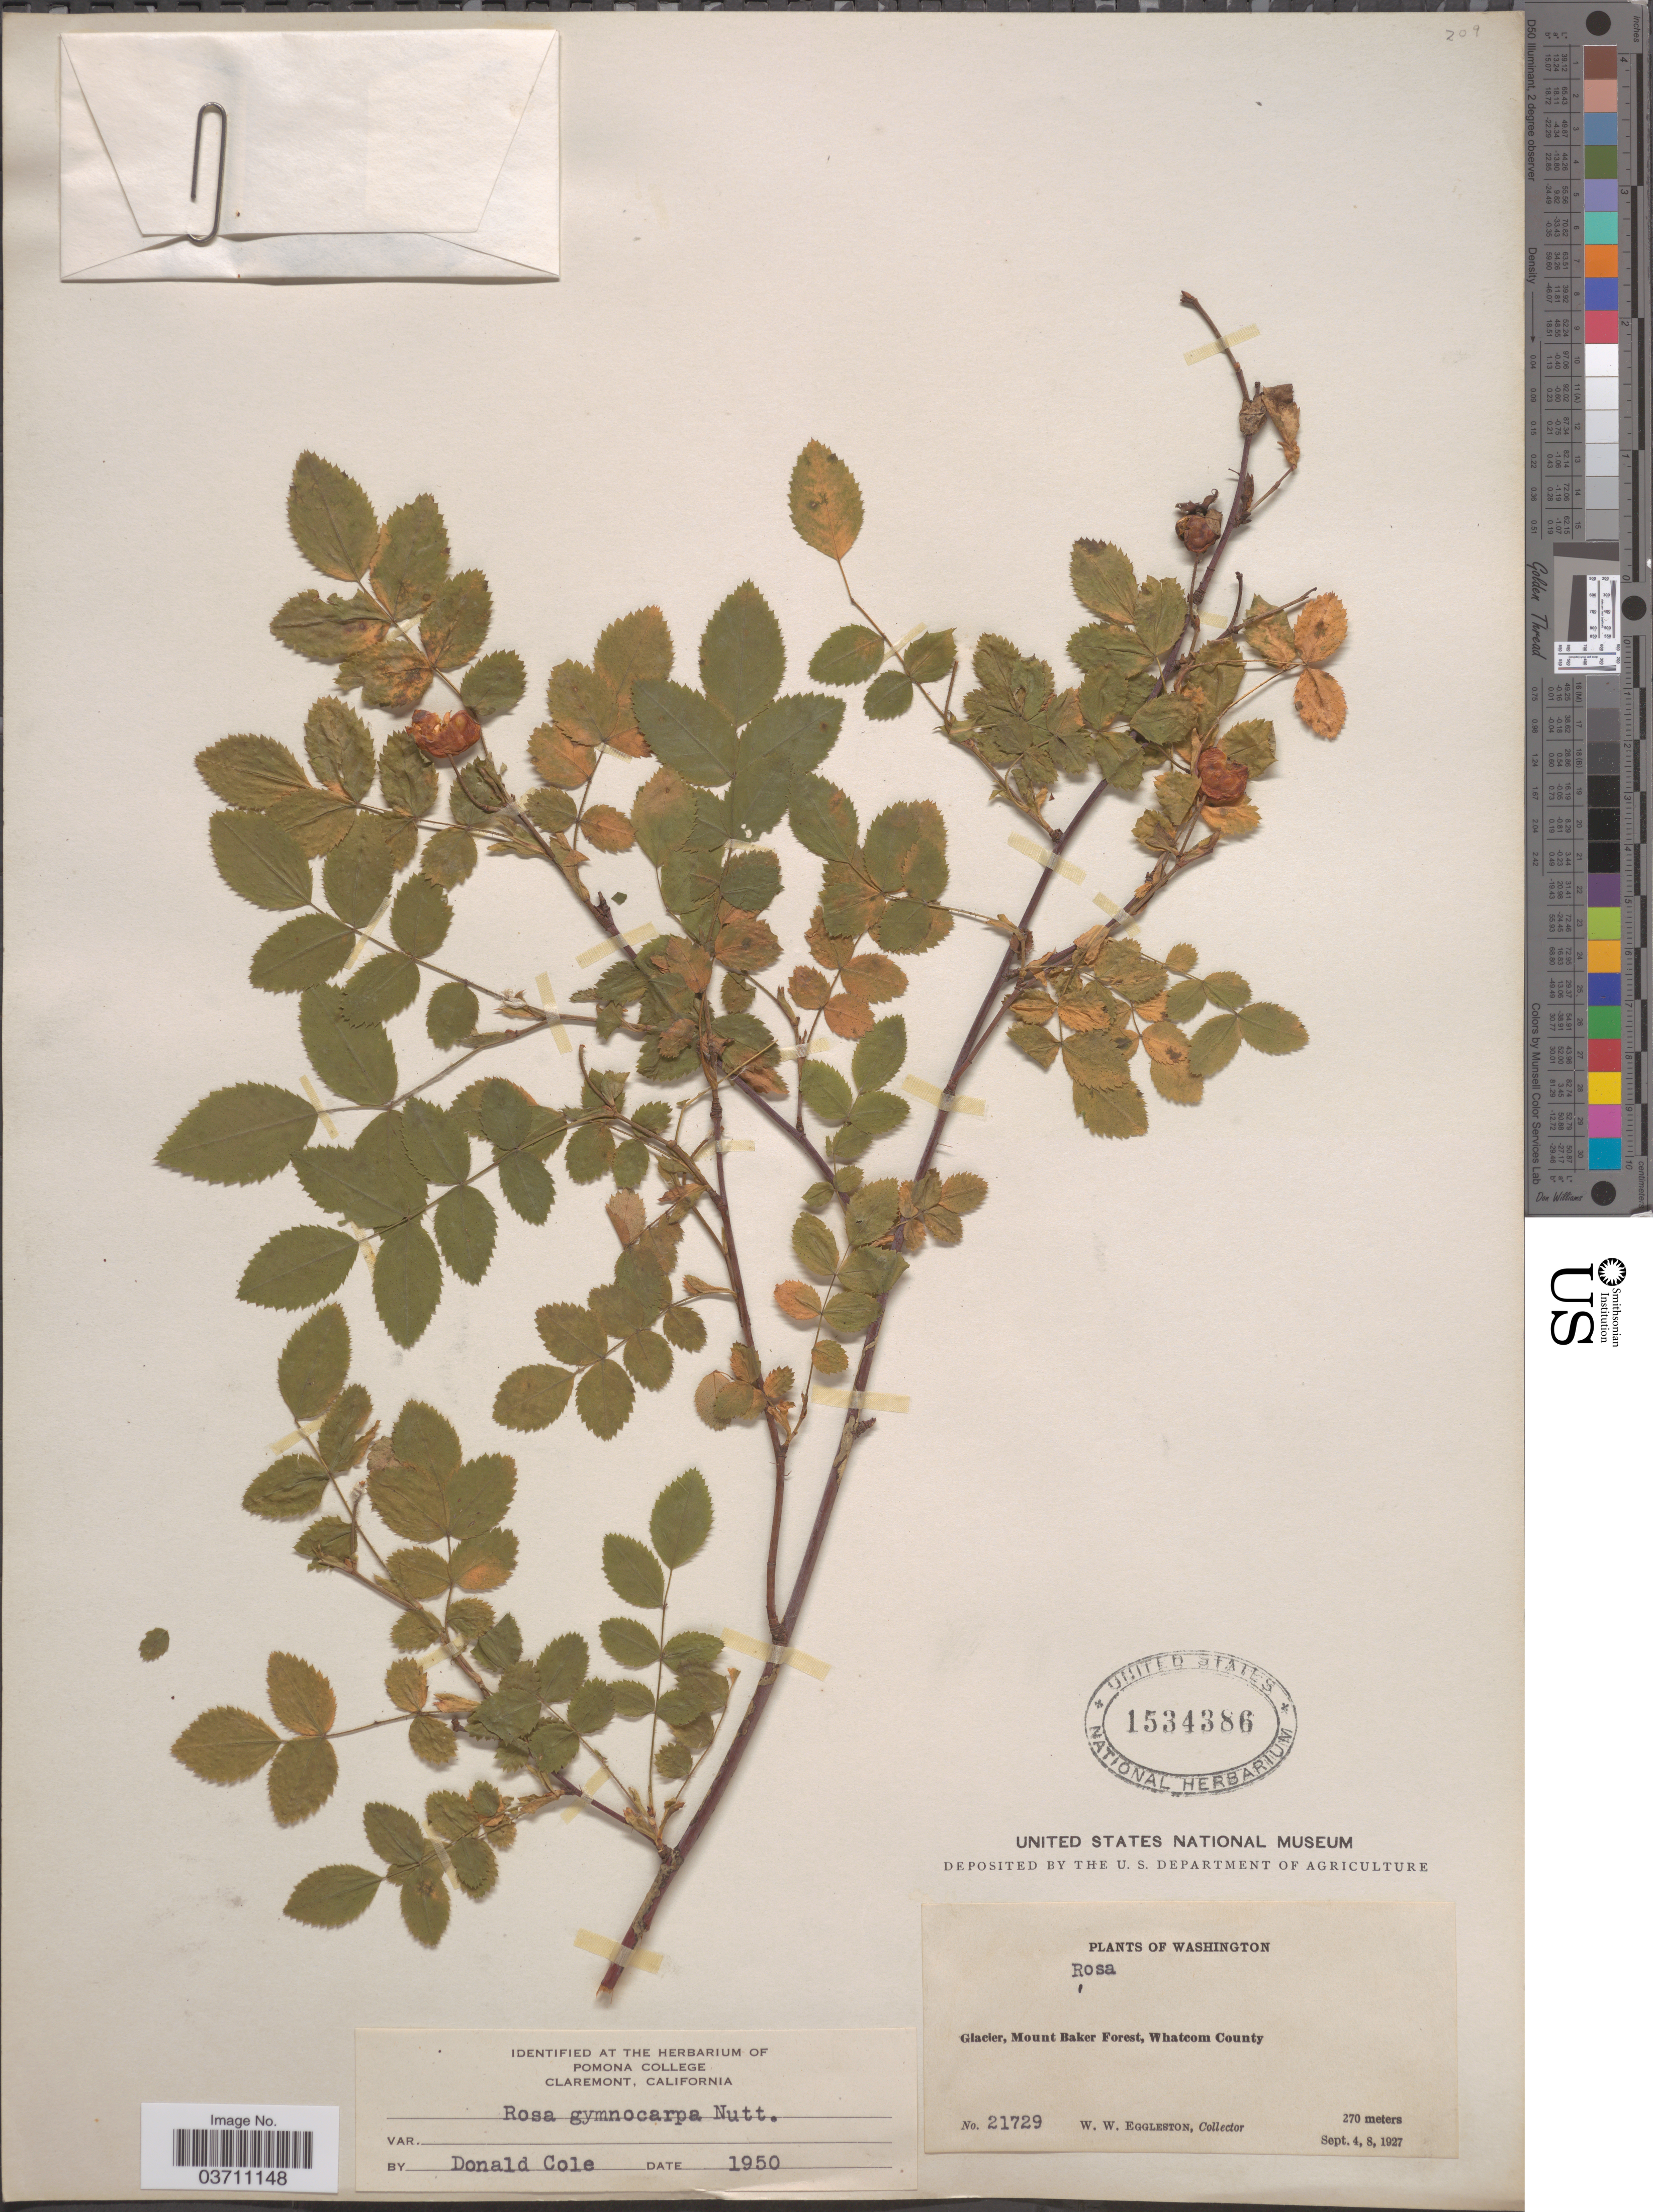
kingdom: Plantae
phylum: Tracheophyta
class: Magnoliopsida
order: Rosales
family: Rosaceae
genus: Rosa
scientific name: Rosa gymnocarpa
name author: Nutt.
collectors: W. W. Eggleston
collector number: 21729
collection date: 1927-09-04/1927-09-08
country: United States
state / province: Washington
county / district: Whatcom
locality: Glacier, Mount Baker Forest, Whatcom County.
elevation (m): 270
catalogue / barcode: US 1534386